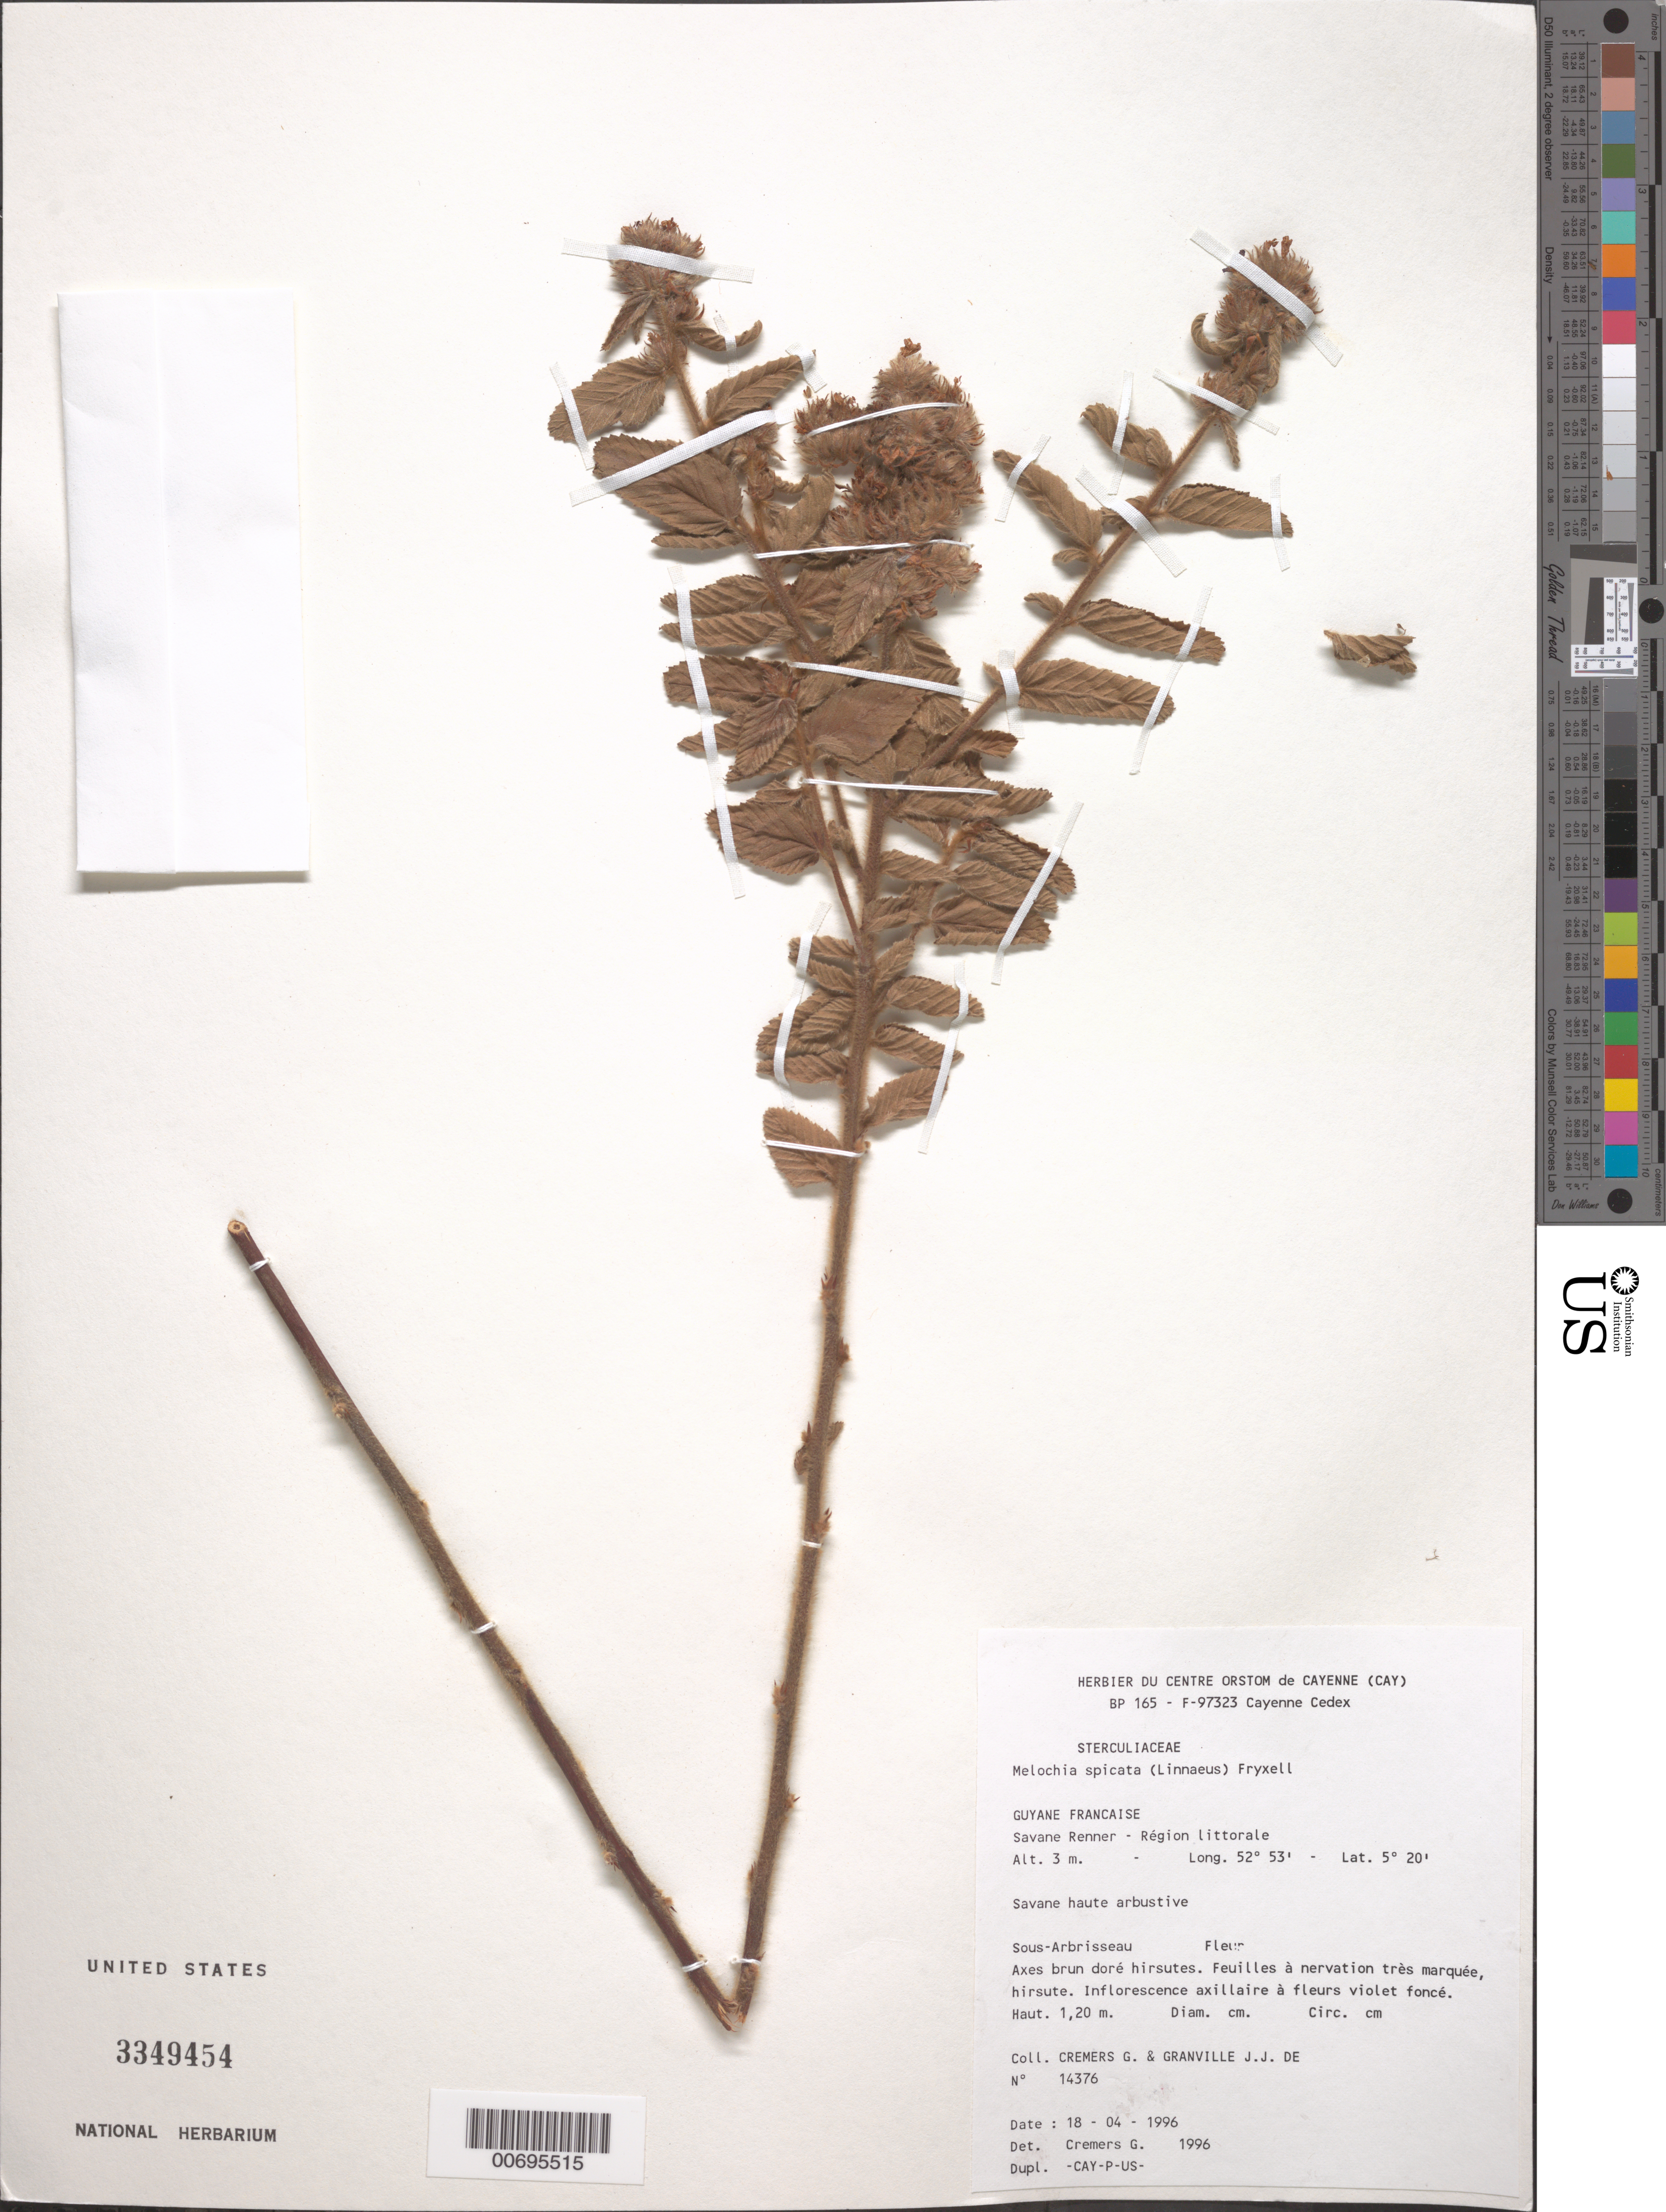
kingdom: Plantae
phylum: Tracheophyta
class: Magnoliopsida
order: Malvales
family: Malvaceae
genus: Melochia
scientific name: Melochia spicata var. spicata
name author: (L.) Fryxell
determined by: Dorr, L. J., (BOT), Smithsonian Institution - National Museum of Natural History (UNITED STATES)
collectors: G. Cremers & J.-J. de Granville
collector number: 14376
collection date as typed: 18-Apr-96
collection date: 1996-04-18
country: French Guiana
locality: Savane Renner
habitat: Savane haute arbustive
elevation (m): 3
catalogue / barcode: US 3349454